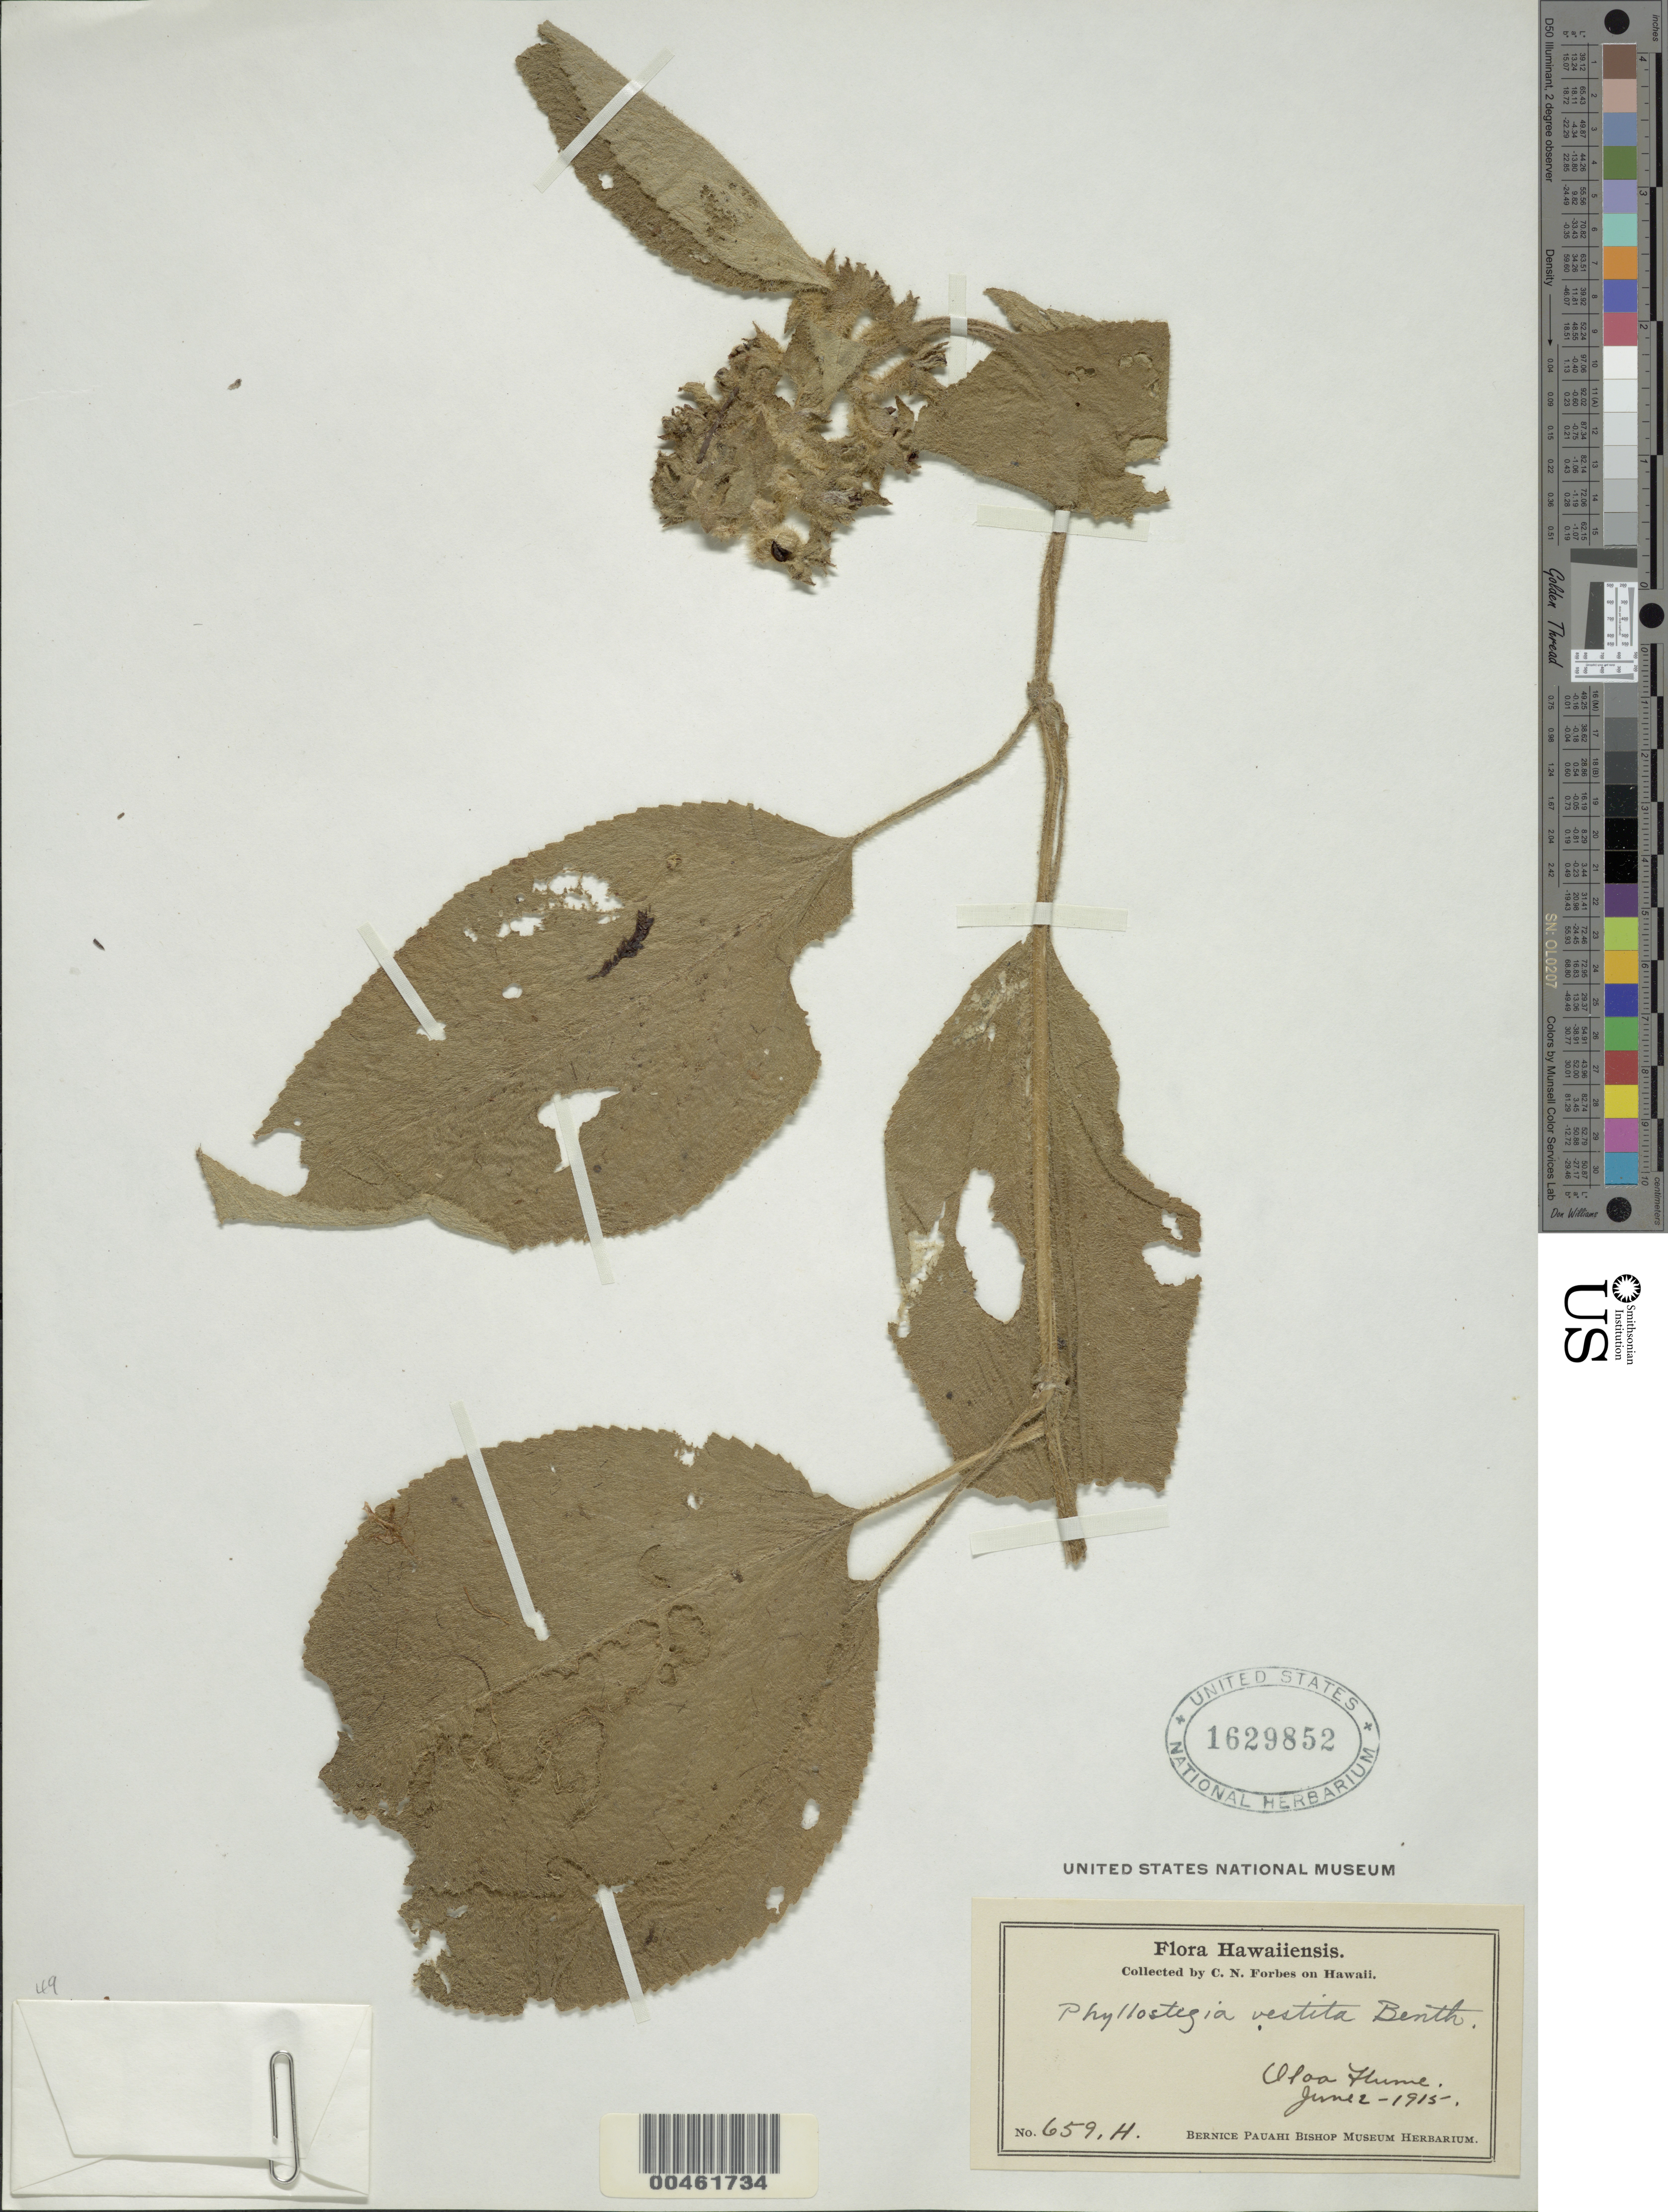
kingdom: Plantae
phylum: Tracheophyta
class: Magnoliopsida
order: Lamiales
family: Lamiaceae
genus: Phyllostegia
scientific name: Phyllostegia vestita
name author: Benth.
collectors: C. N. Forbes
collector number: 659.H.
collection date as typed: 2 Jun 1915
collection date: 1915-06-02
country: United States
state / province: Hawaii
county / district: Hawaii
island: Hawaii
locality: Olaa Flume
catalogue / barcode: US 1629852